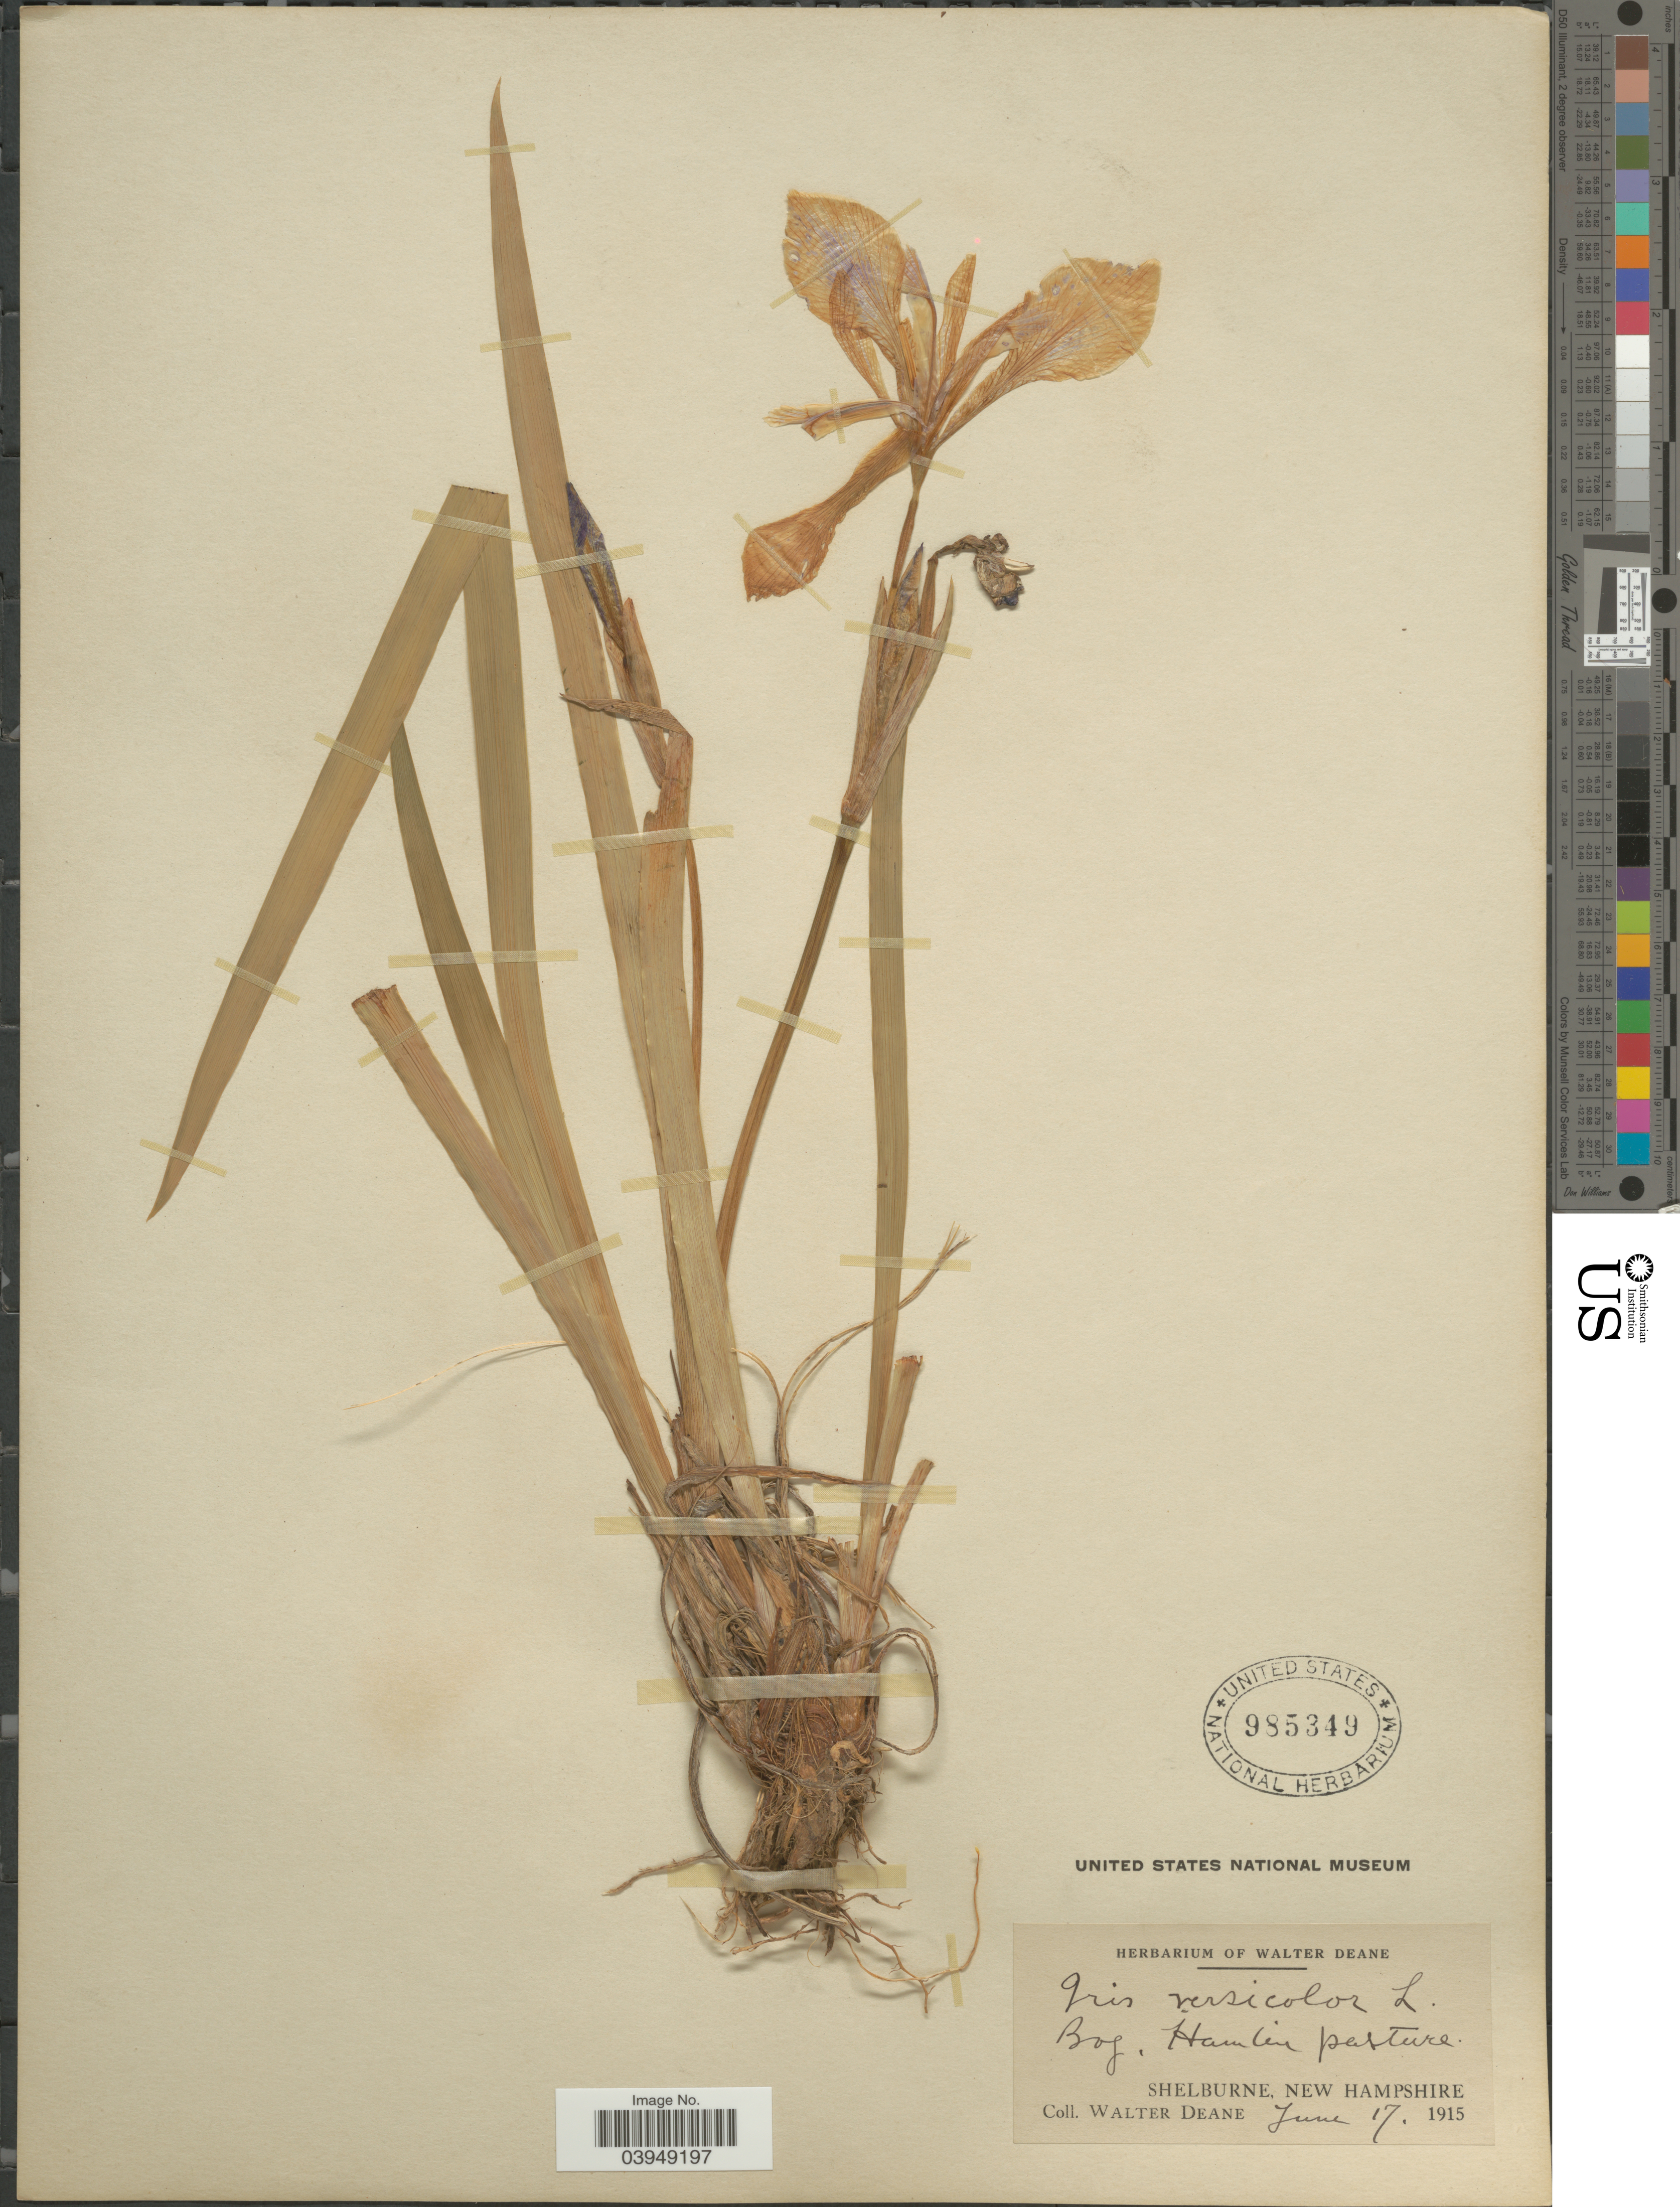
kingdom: Plantae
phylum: Tracheophyta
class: Liliopsida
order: Asparagales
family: Iridaceae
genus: Iris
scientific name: Iris versicolor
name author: L.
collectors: W. Deane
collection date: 1915-06-17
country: United States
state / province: New Hampshire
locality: Bog. Hamlin pasture. Shelburne.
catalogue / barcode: US 985349